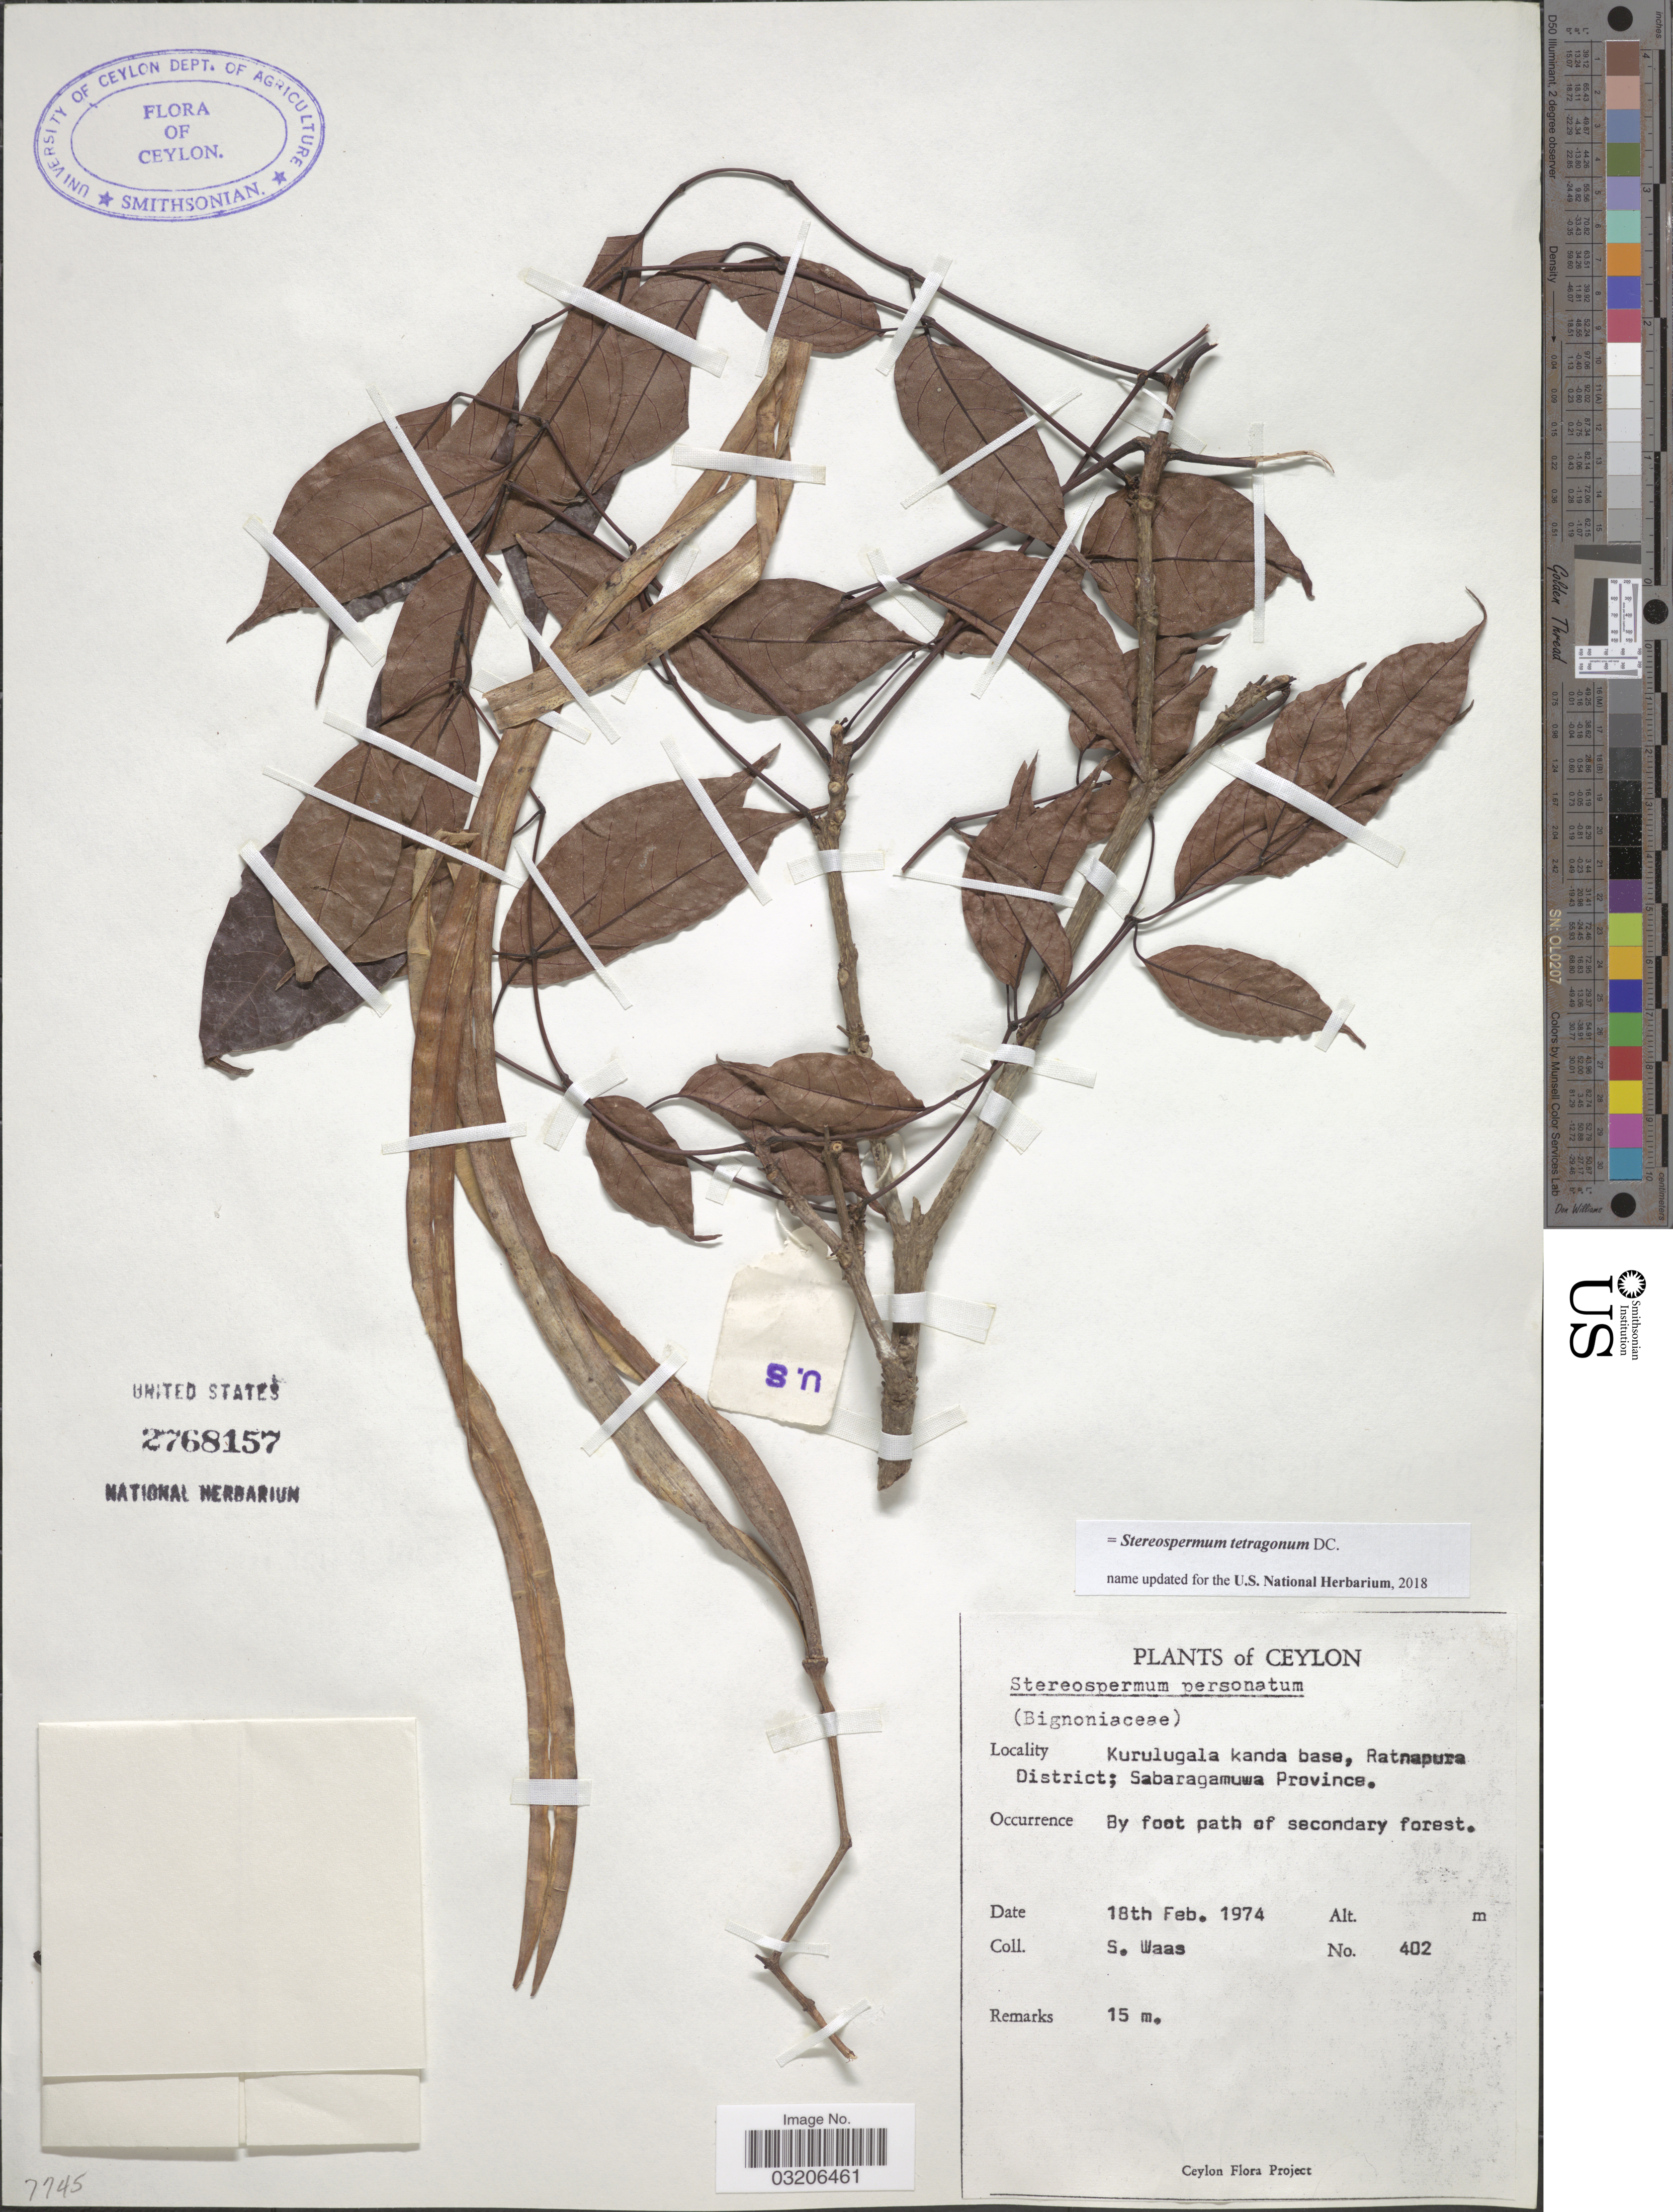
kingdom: Plantae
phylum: Tracheophyta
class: Magnoliopsida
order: Lamiales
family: Bignoniaceae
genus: Stereospermum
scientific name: Stereospermum tetragonum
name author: DC.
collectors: S. Waas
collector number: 402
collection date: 1974-02-18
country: Sri Lanka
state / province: Sabaragamuwa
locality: Ceylon. Kurulugala kanda base, Ratnapura District.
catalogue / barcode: US 2768157